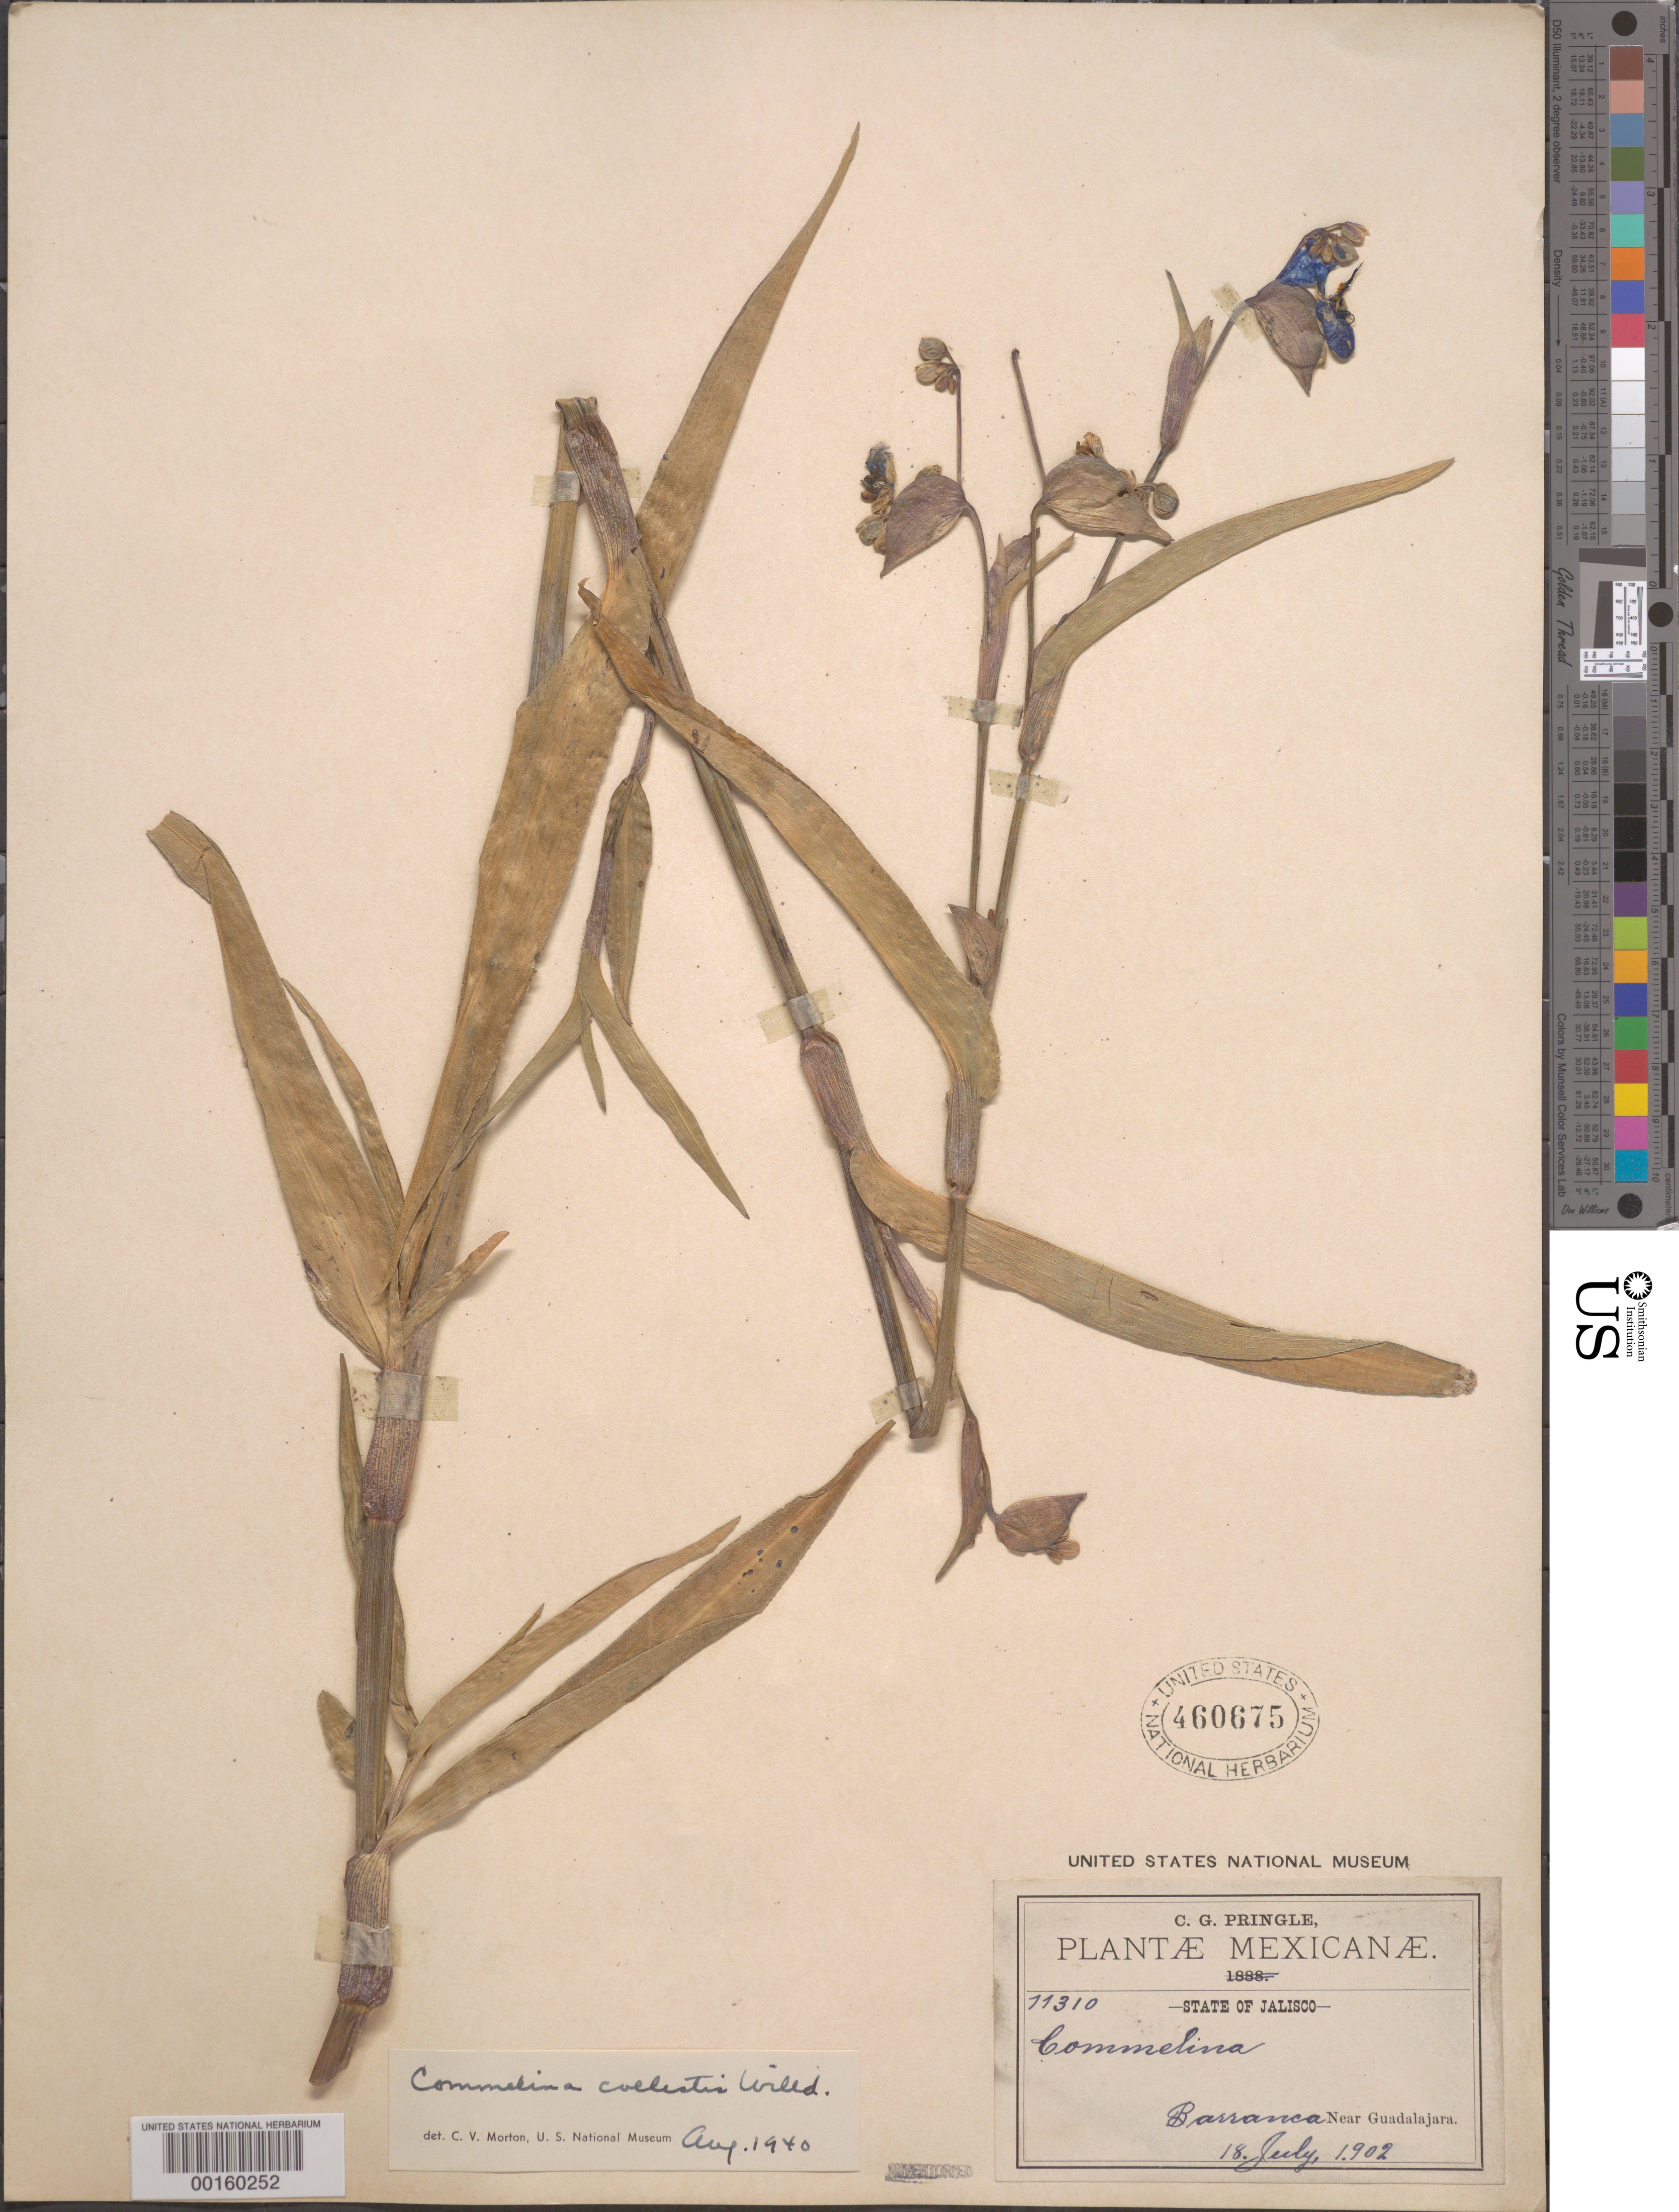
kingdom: Plantae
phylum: Tracheophyta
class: Liliopsida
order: Commelinales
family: Commelinaceae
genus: Commelina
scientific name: Commelina coelestis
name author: Willd.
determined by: Morton, C. V.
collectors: C. G. Pringle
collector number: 11310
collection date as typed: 18 Jul 1902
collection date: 1902-07-18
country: Mexico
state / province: Jalisco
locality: Barranca, near Guadalajara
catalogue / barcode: US 460675